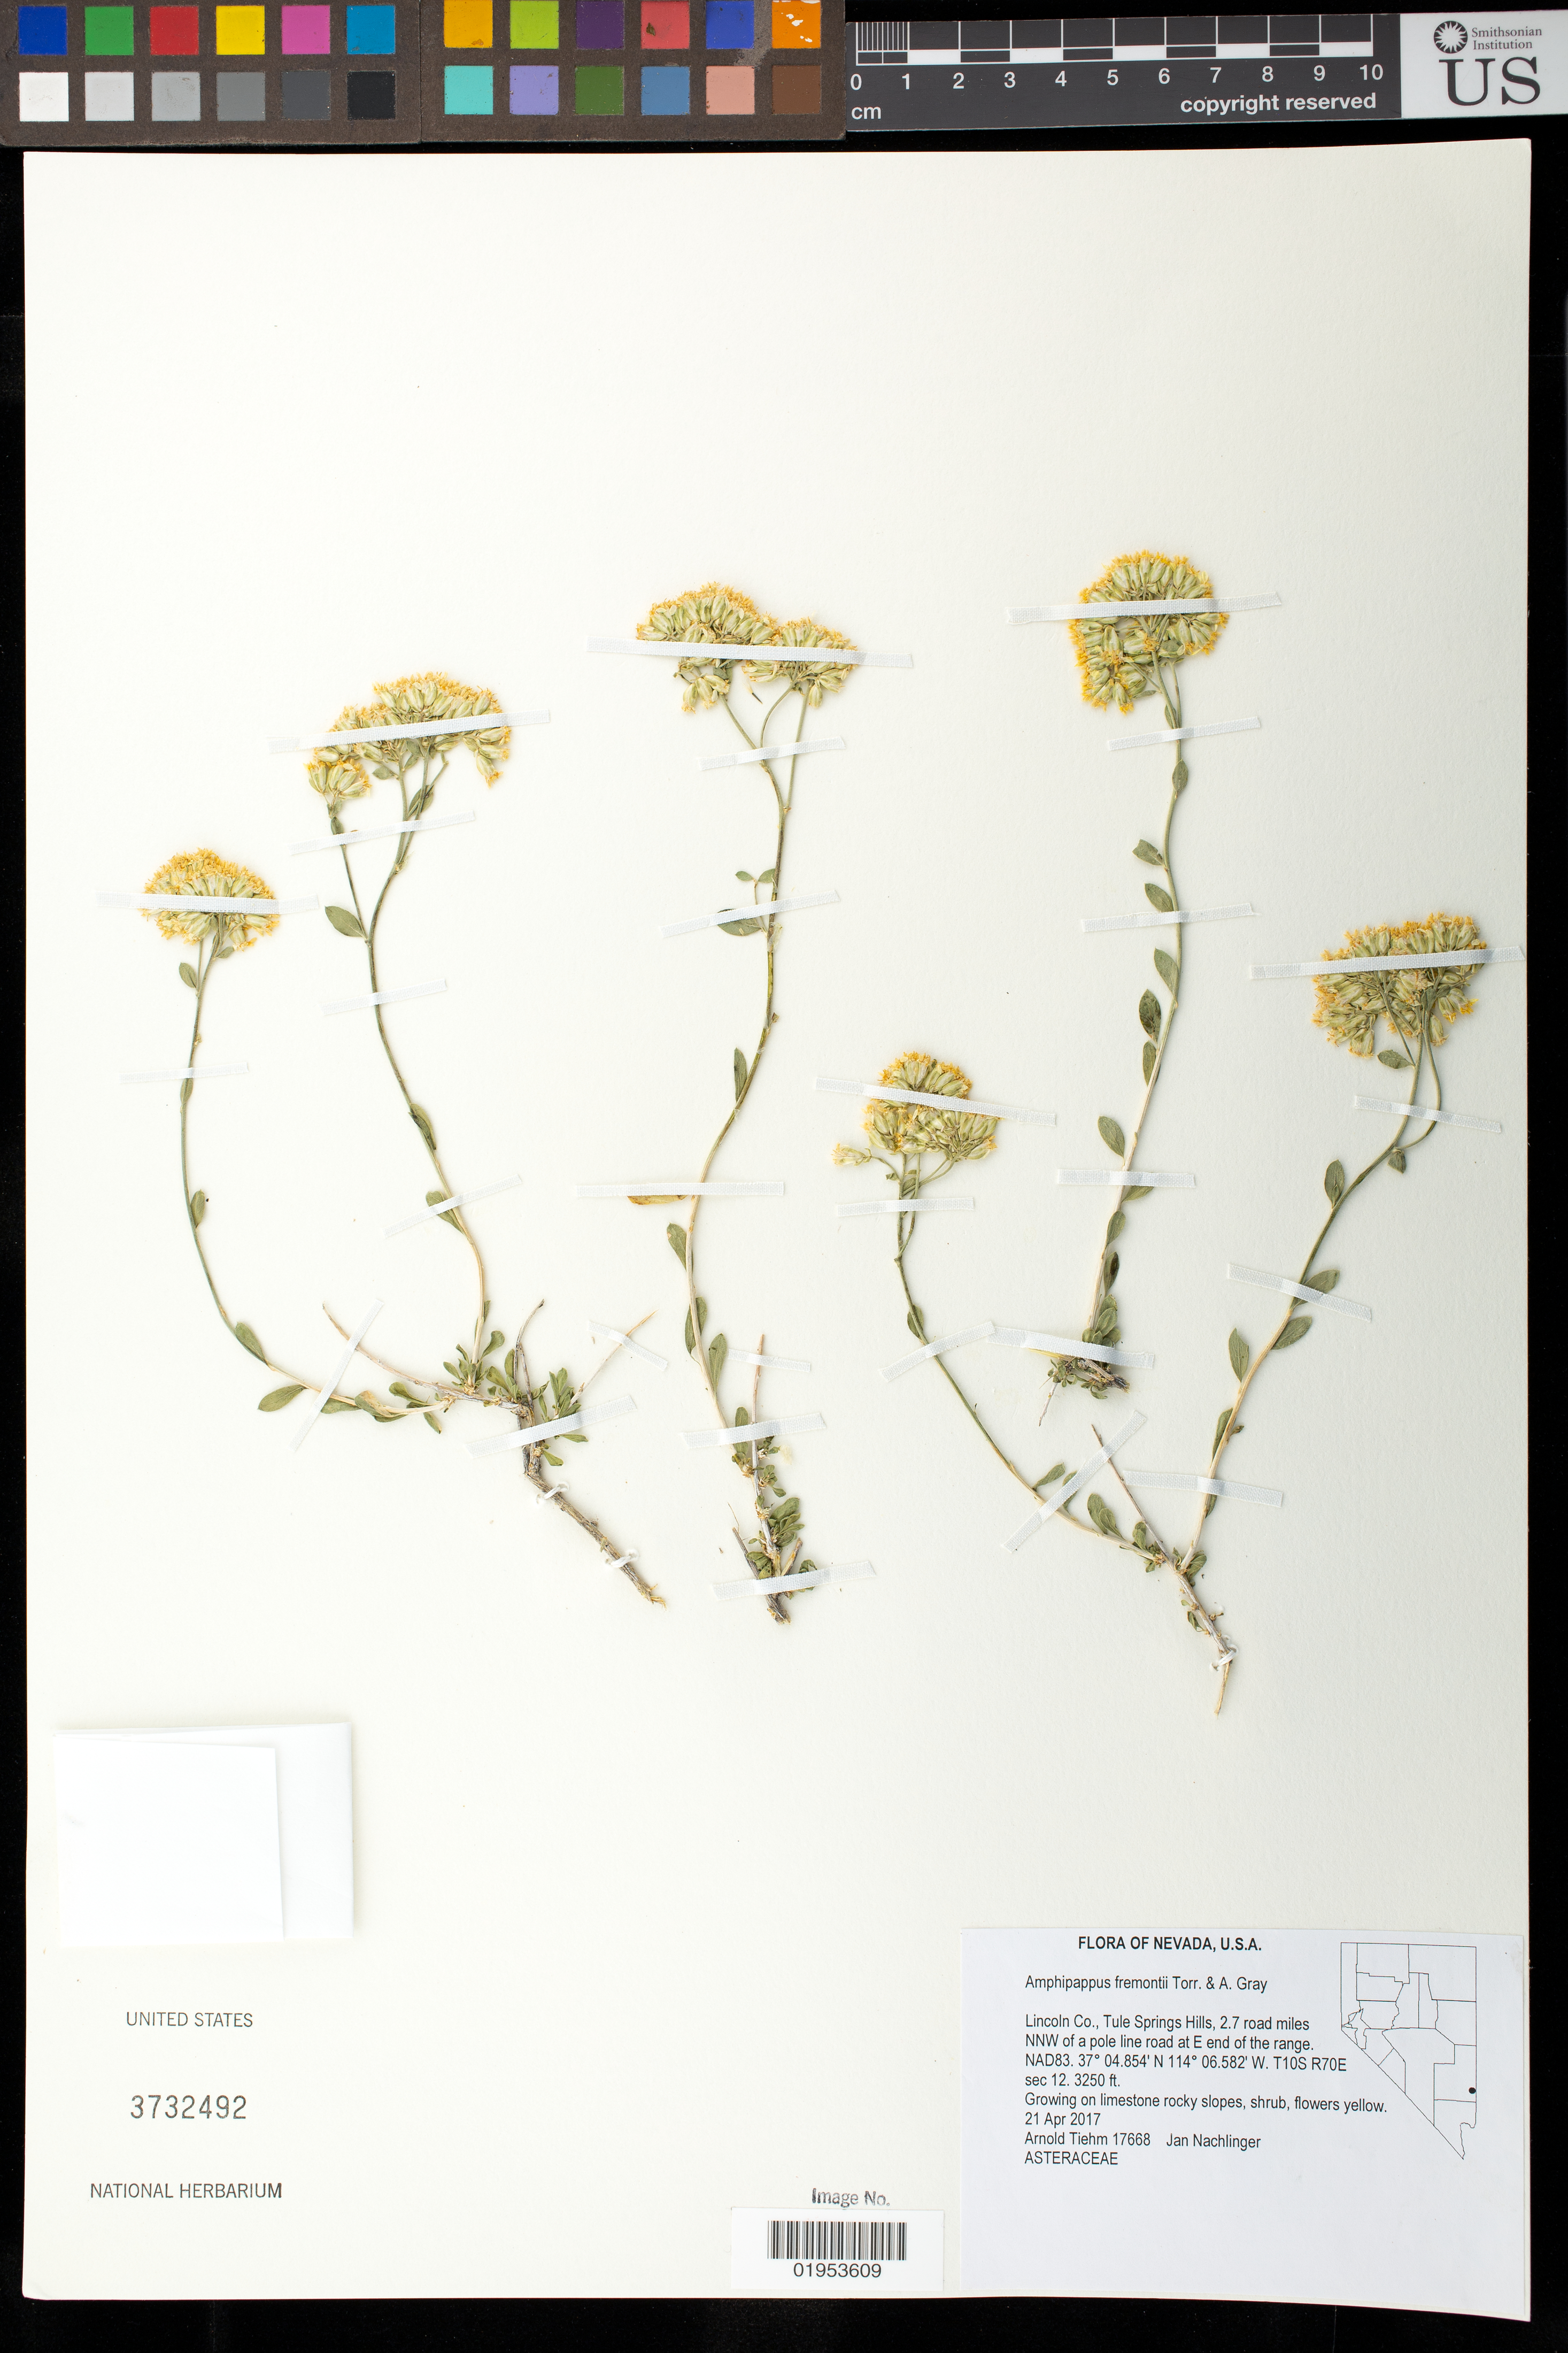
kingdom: Plantae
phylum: Tracheophyta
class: Magnoliopsida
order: Asterales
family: Asteraceae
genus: Amphipappus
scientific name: Amphipappus fremontii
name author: Torr. & A. Gray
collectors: A. Tiehm & J. Nachlinger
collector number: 17668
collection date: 2017-04-21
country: United States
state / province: Nevada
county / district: Lincoln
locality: Tule Springs Hills, 2.7 road miles NNW of a pole line road at E end of the range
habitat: Limestone rocky slopes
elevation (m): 991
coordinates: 37 04.854 N, 114 06.582 W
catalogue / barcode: US 3732492